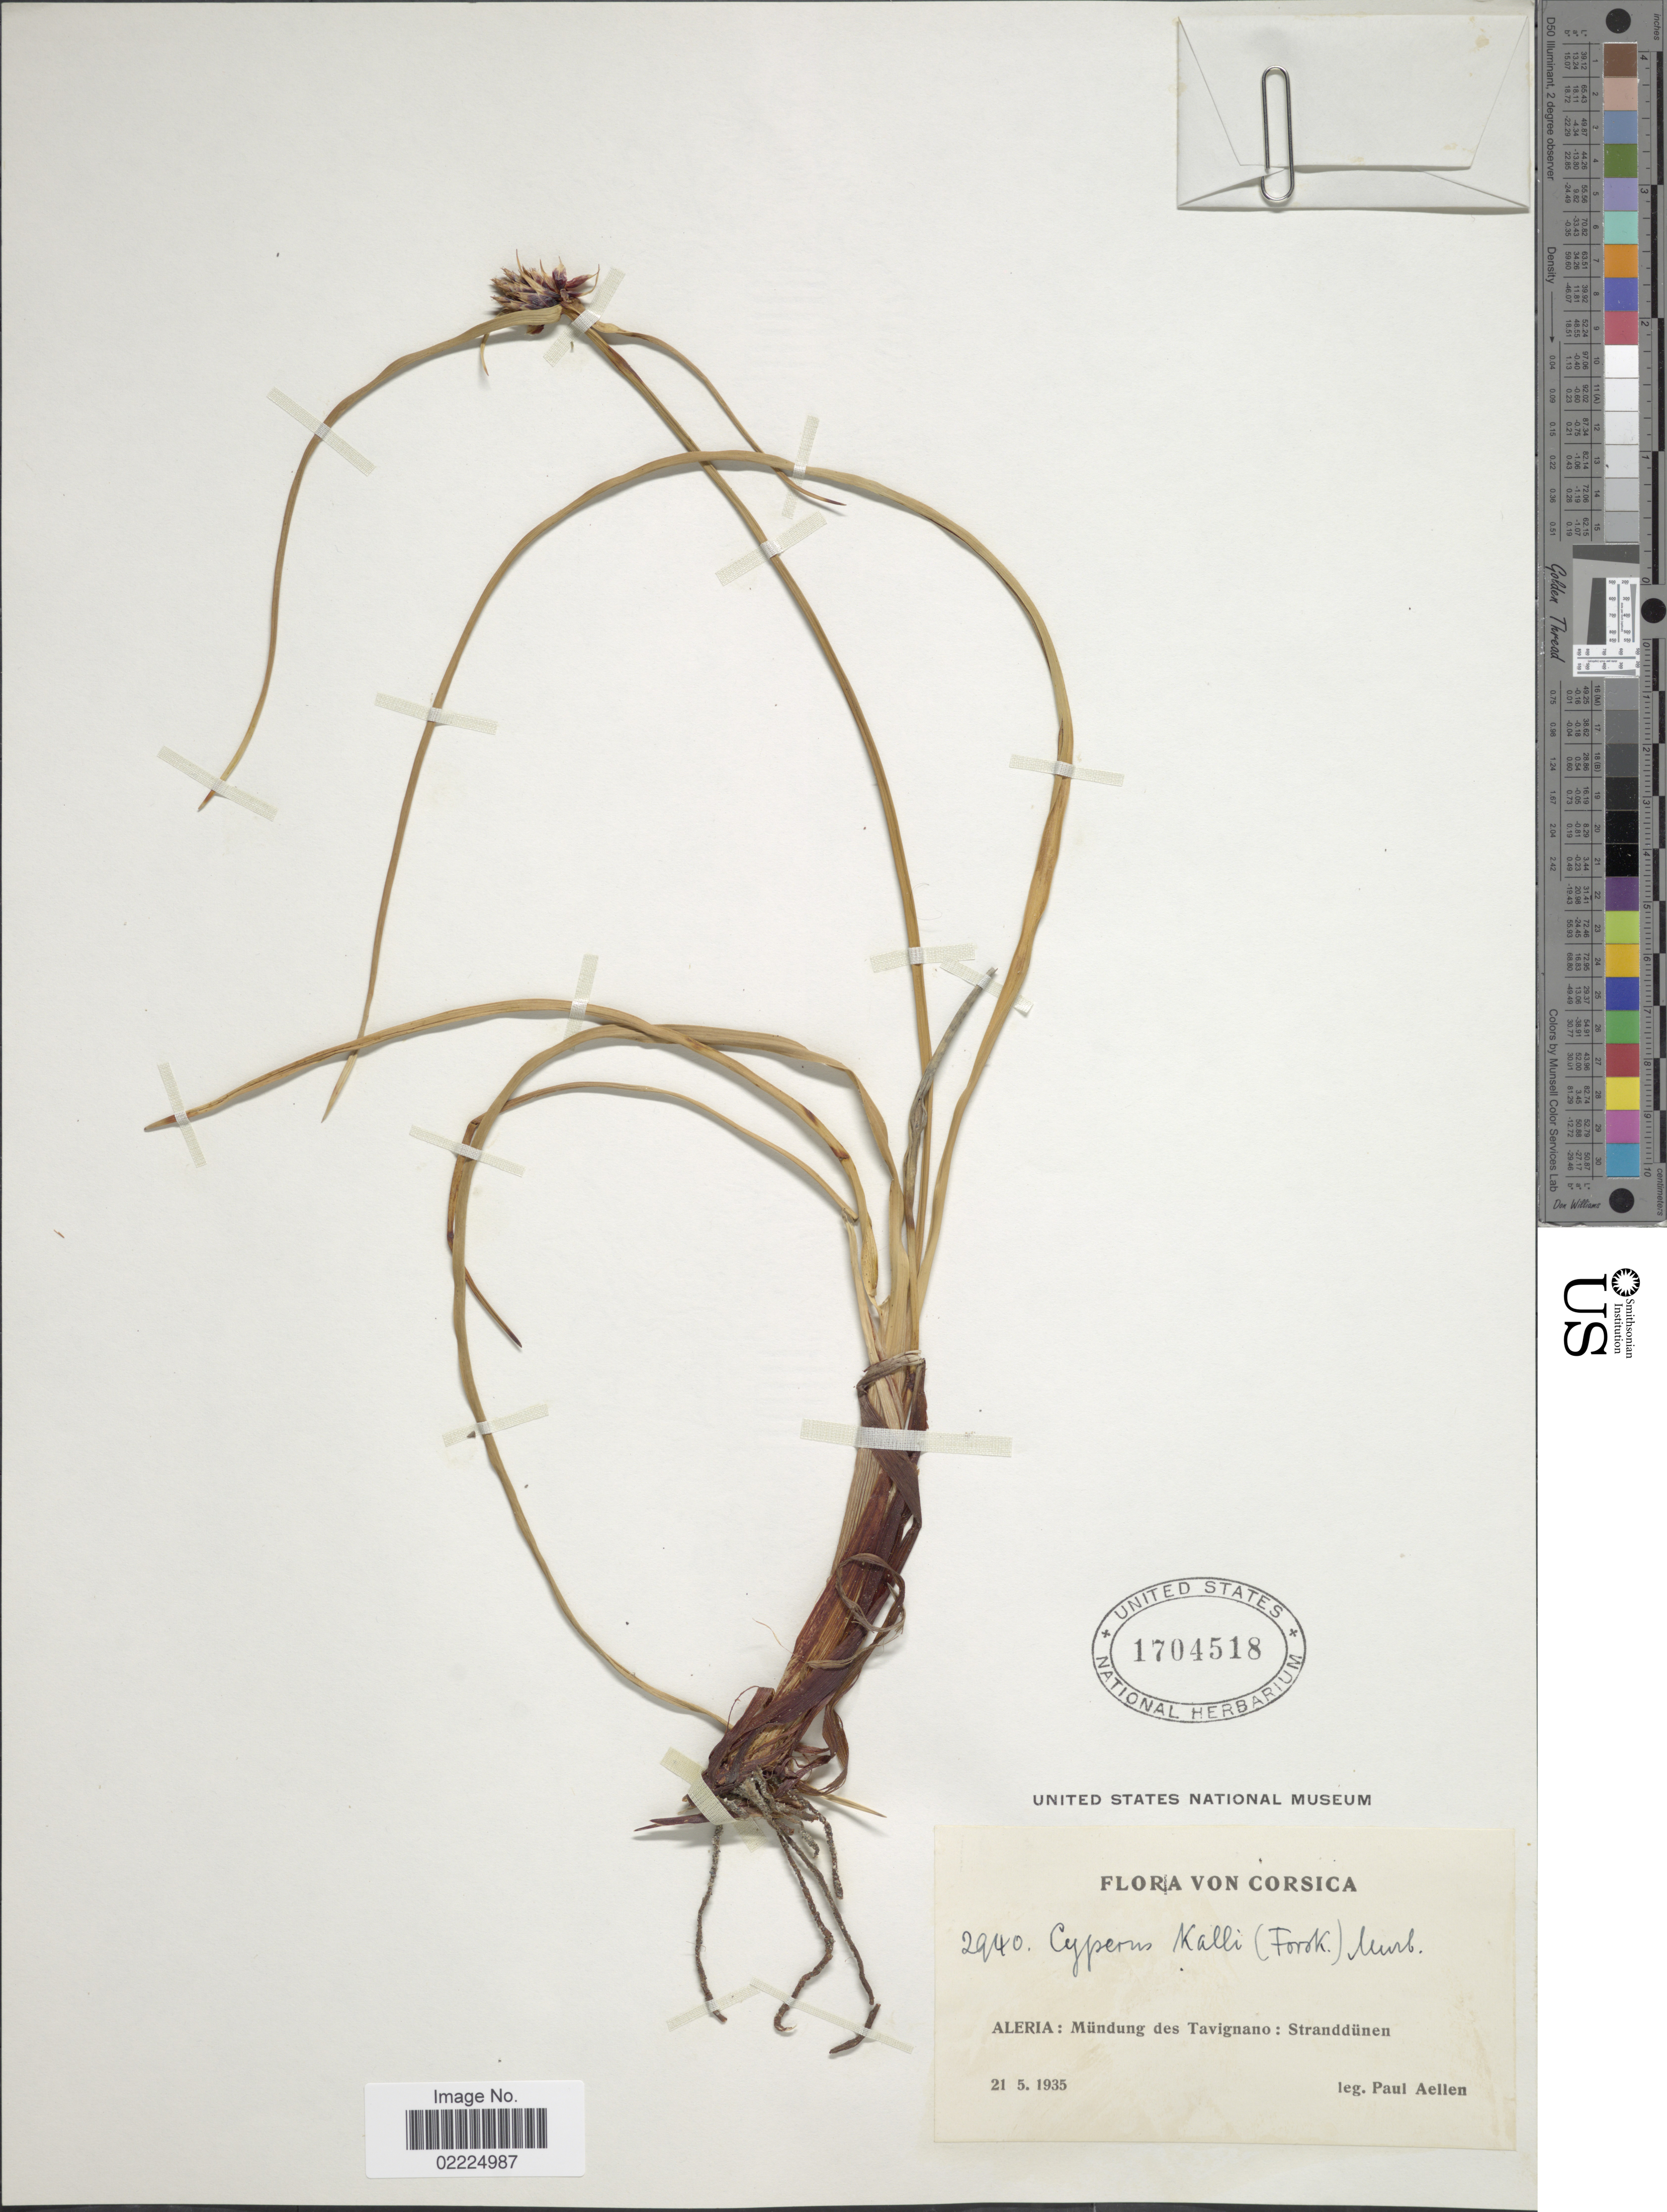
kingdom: Plantae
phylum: Tracheophyta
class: Liliopsida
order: Poales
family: Cyperaceae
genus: Cyperus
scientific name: Cyperus capitatus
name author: Vand.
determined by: Strong, Mark T., (BOT), Smithsonian Institution - National Museum of Natural History (UNITED STATES)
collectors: P. Aellen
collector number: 2940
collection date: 1935-05-21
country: France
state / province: Corsica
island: Corse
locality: Aleria: Mündung des Tavignano: Stranddünen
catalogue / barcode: US 1704518